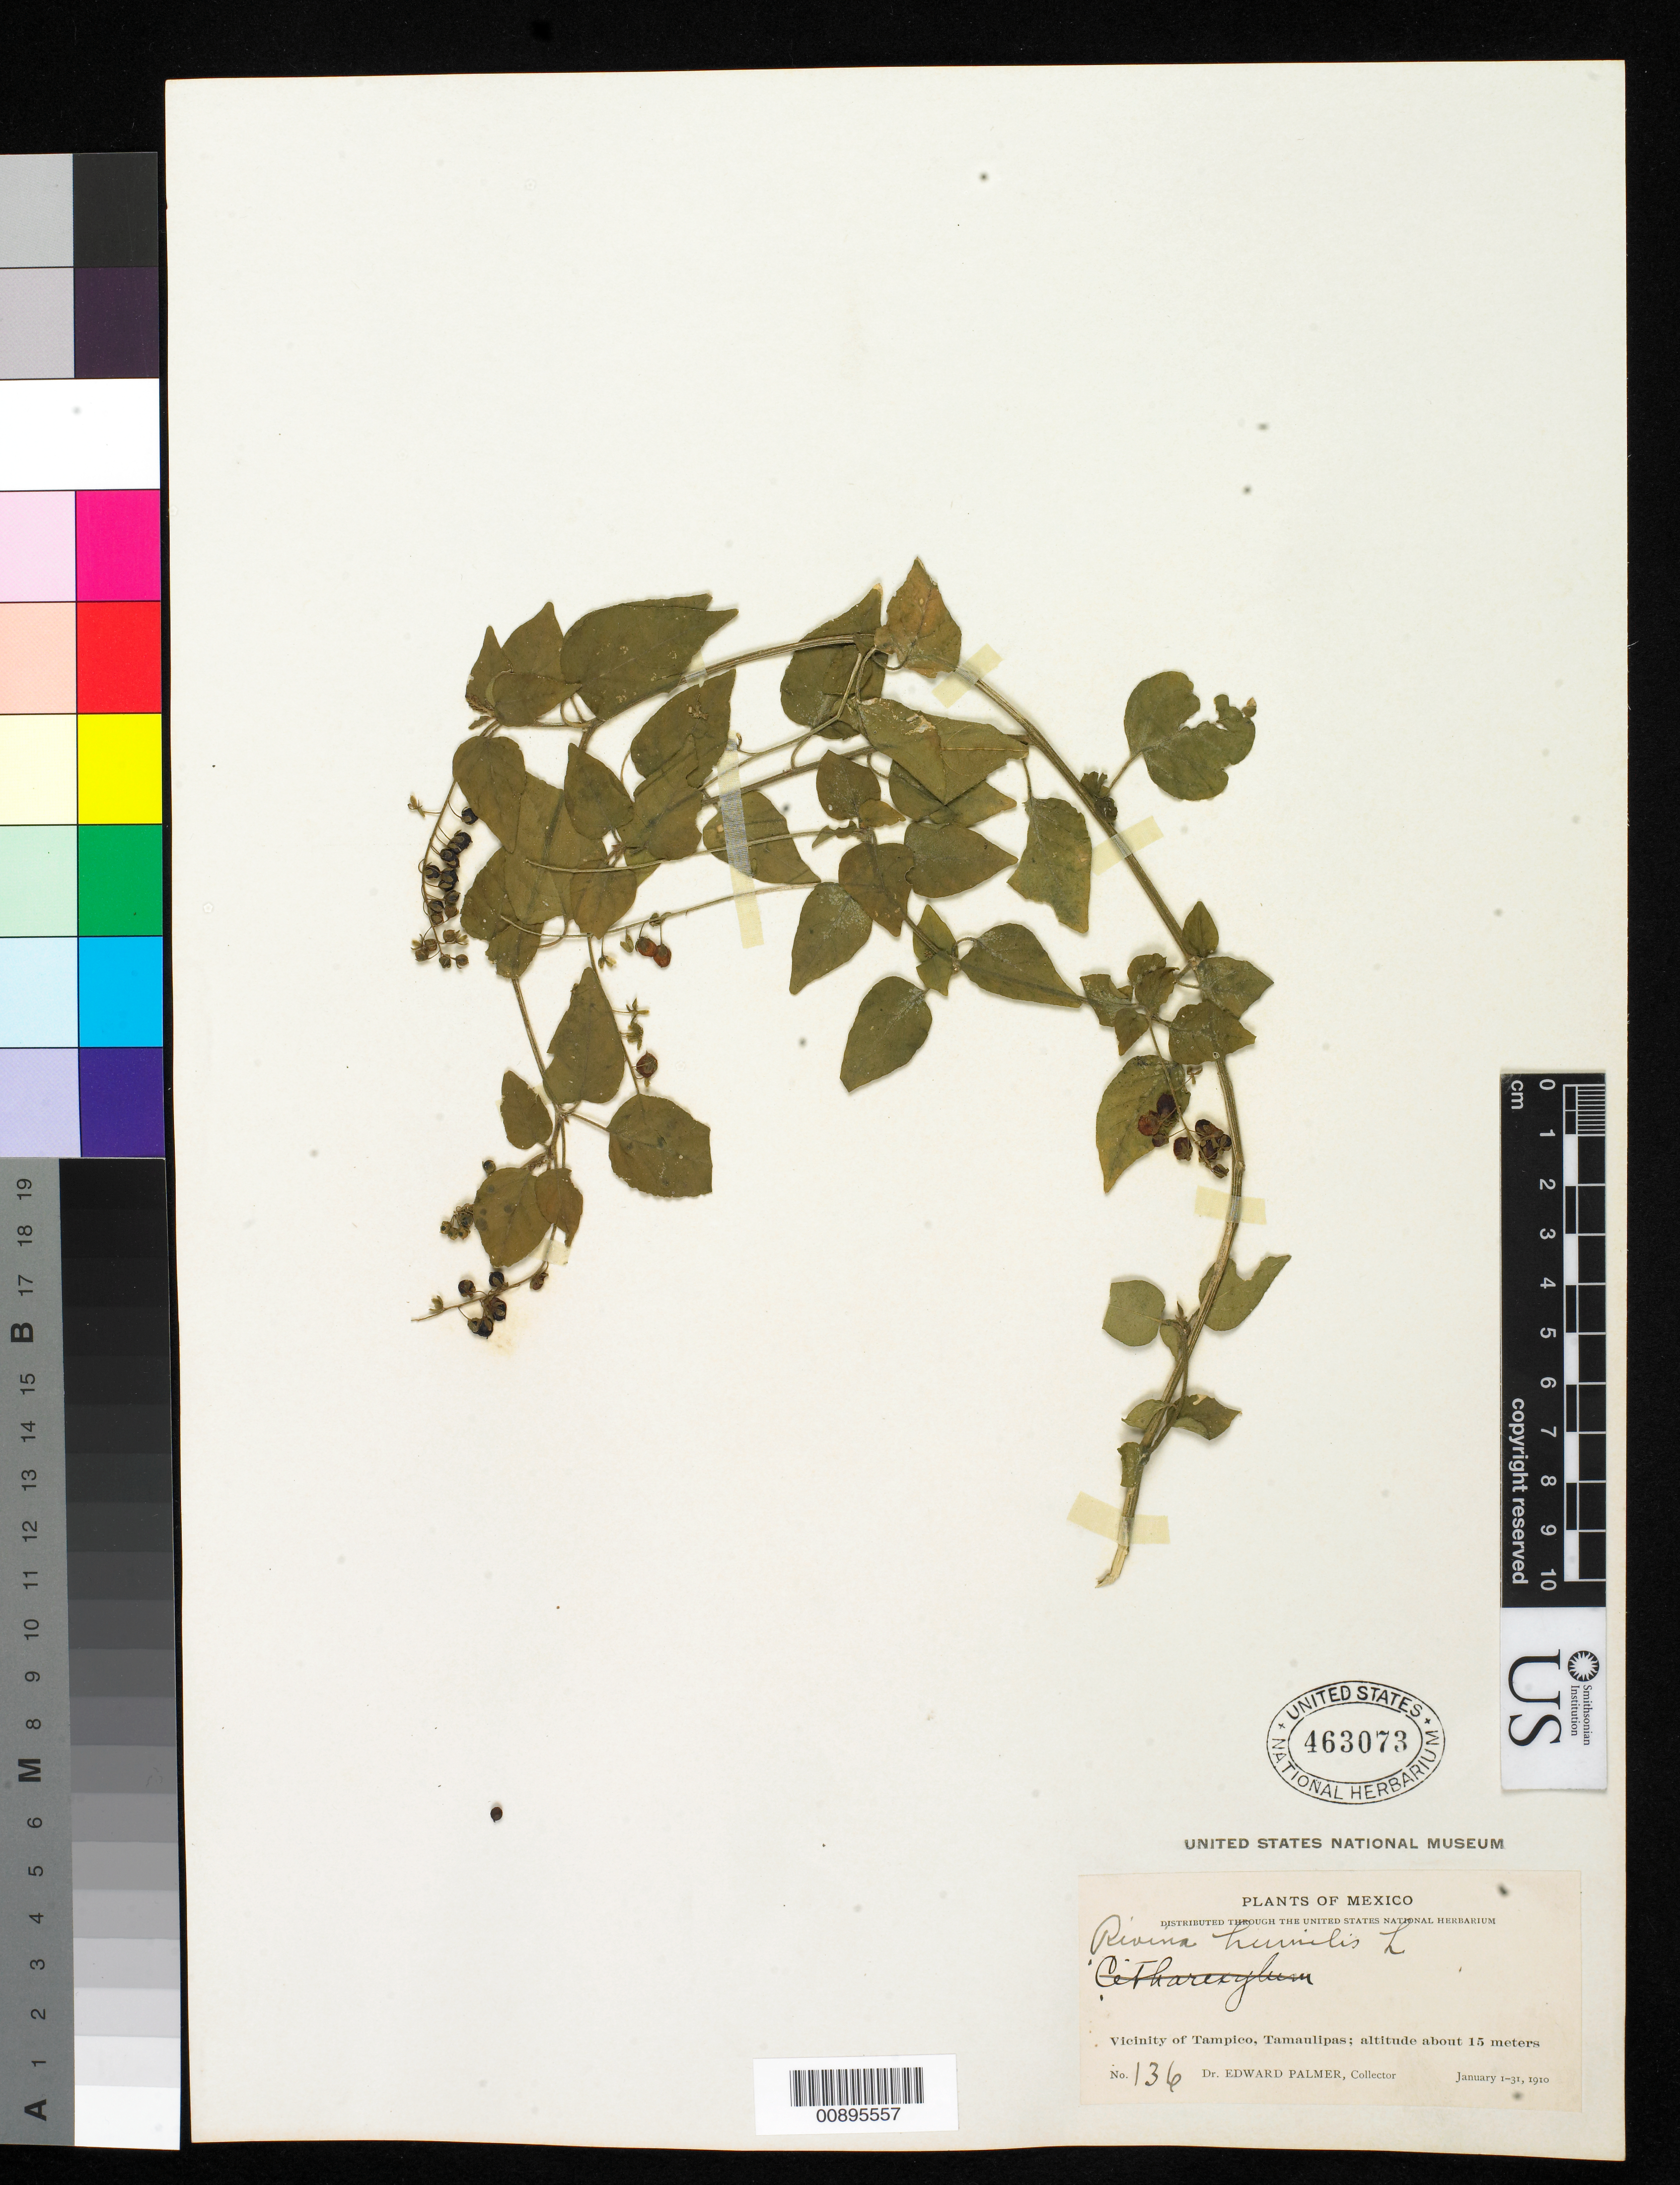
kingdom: Plantae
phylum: Tracheophyta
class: Magnoliopsida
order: Caryophyllales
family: Phytolaccaceae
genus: Rivina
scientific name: Rivina humilis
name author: L.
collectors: E. Palmer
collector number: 136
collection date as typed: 01 Jan 1910 to 31 Jan 1910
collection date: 1910-01-01/1910-01-31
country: Mexico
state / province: Tamaulipas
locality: Vicinity of Tampico, Tamaulipas.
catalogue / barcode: US 463073